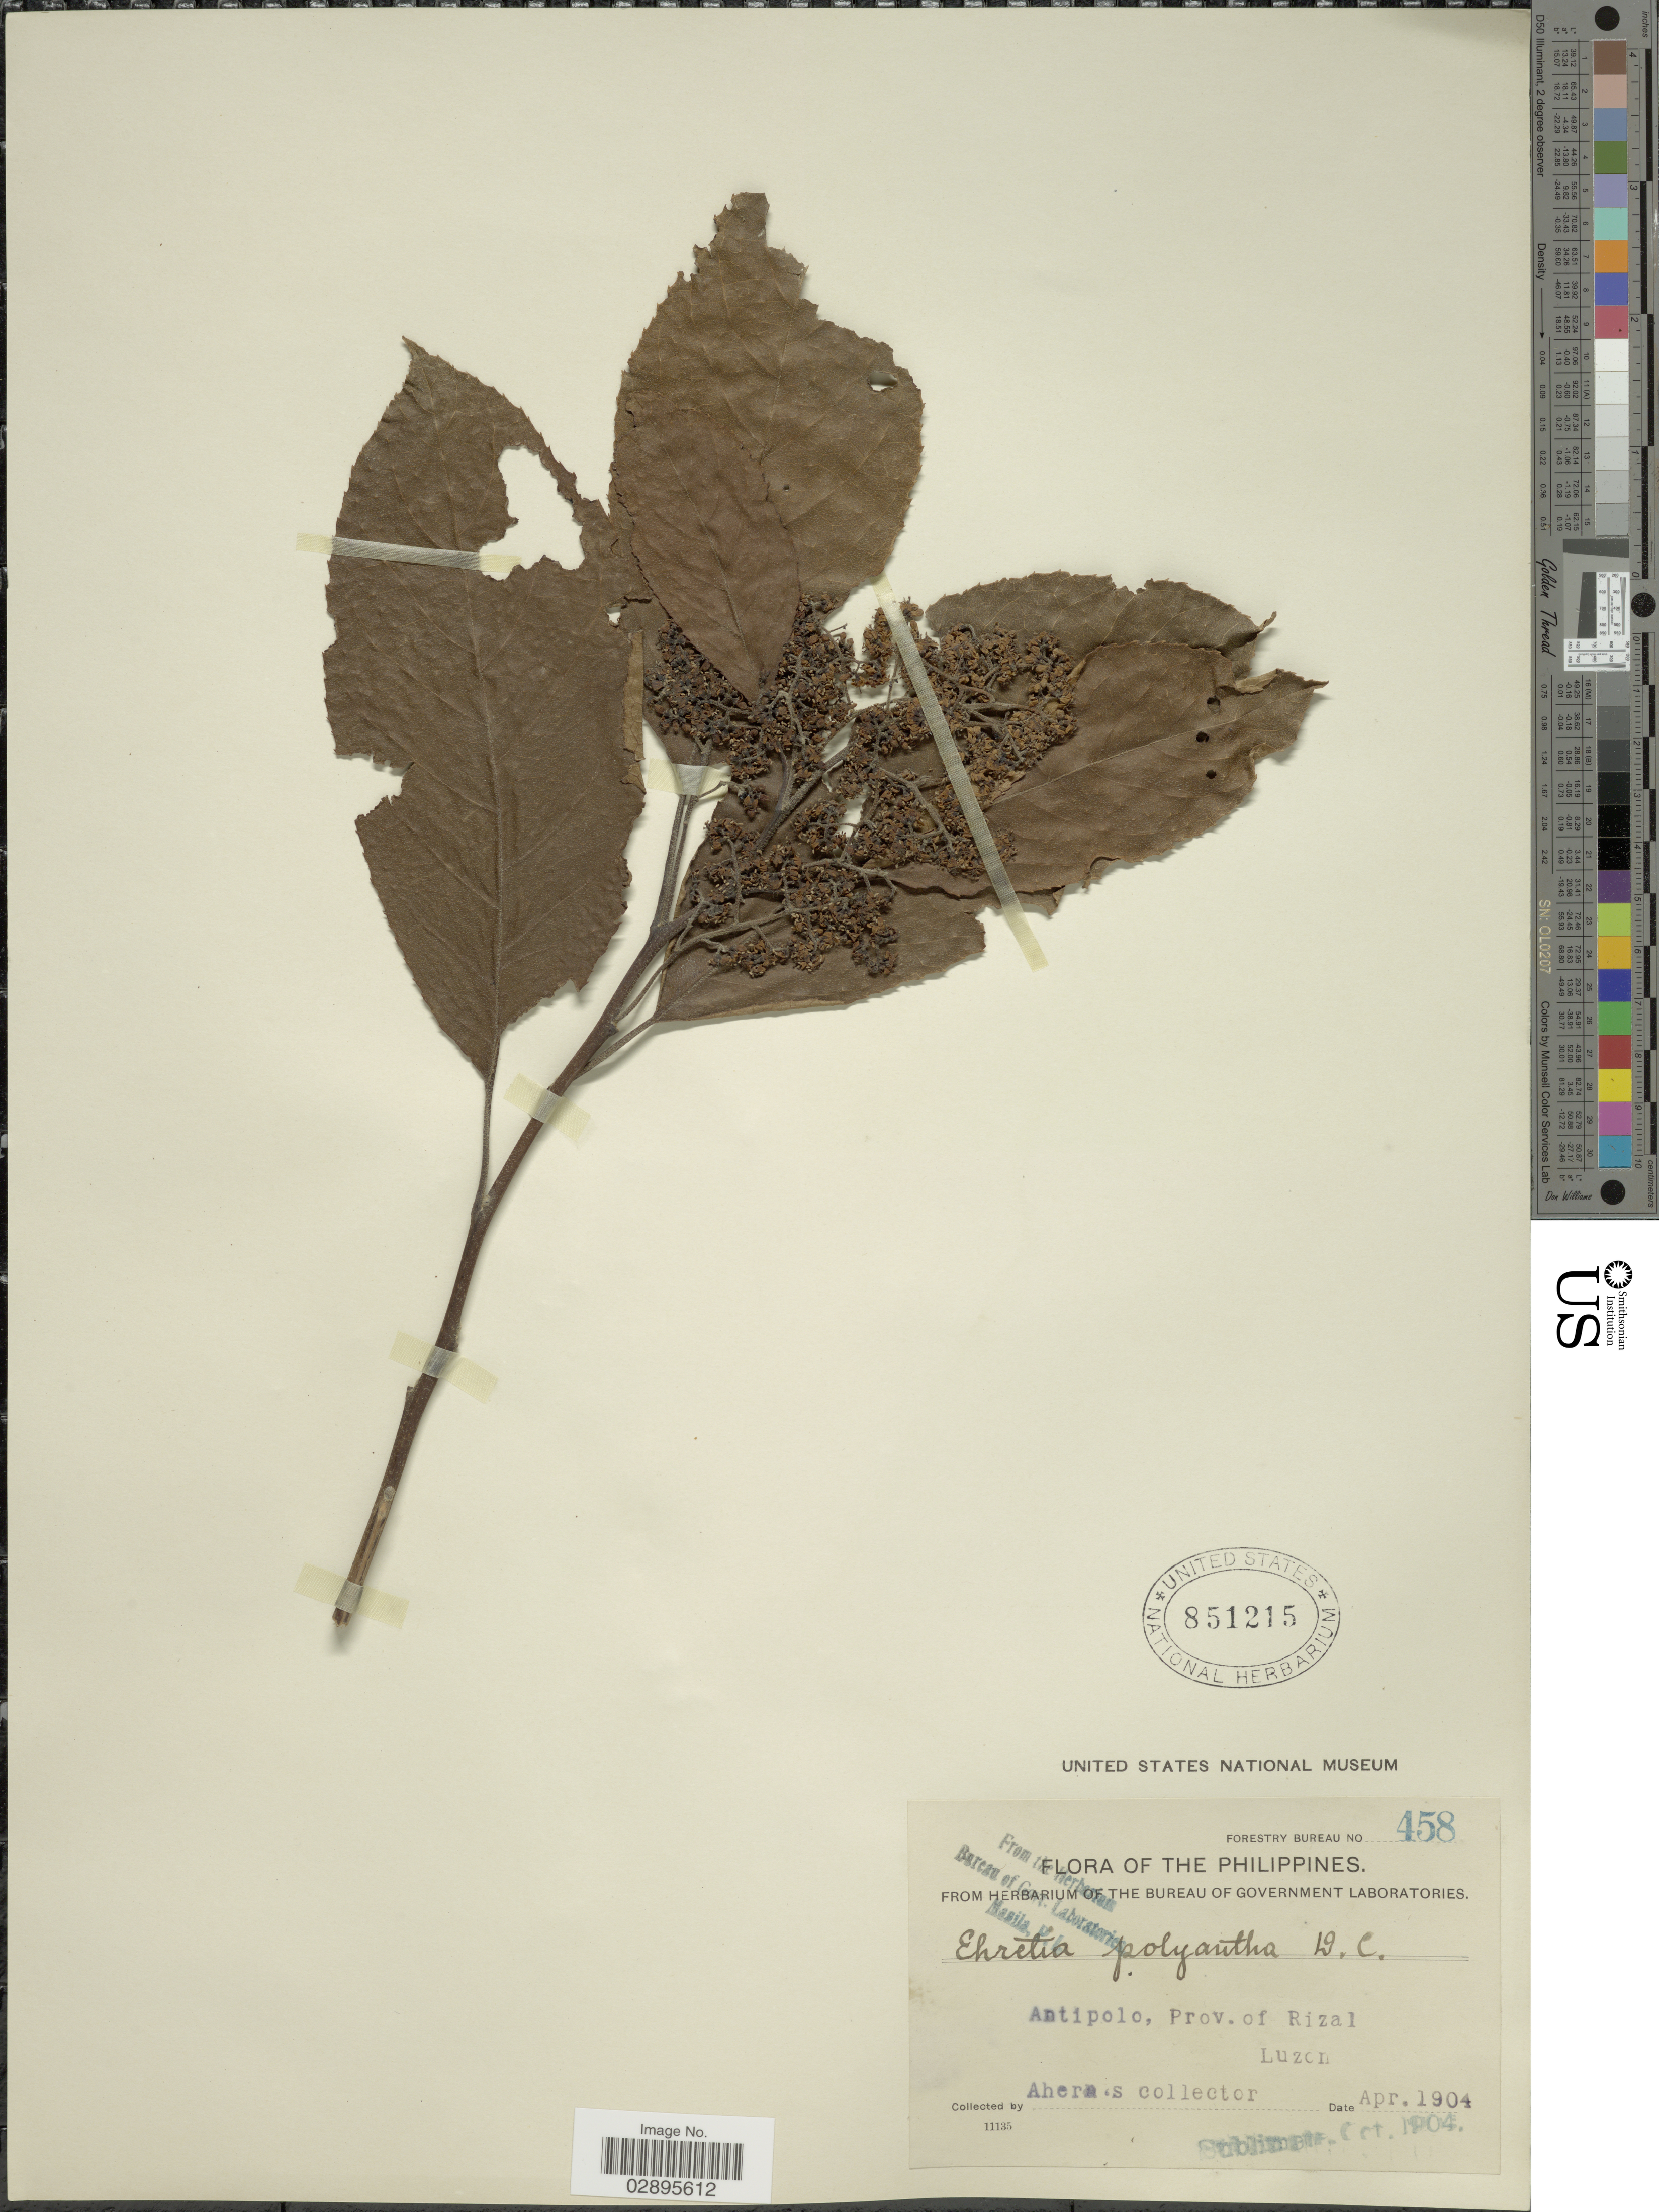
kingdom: Plantae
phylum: Tracheophyta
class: Magnoliopsida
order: Boraginales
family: Ehretiaceae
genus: Ehretia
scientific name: Ehretia polyantha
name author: A. DC.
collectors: Ahern's collector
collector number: Forestry Bureau 458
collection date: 1904-04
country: Philippines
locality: Antipolo, Prov. of Rizal, Luzon.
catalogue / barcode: US 851215